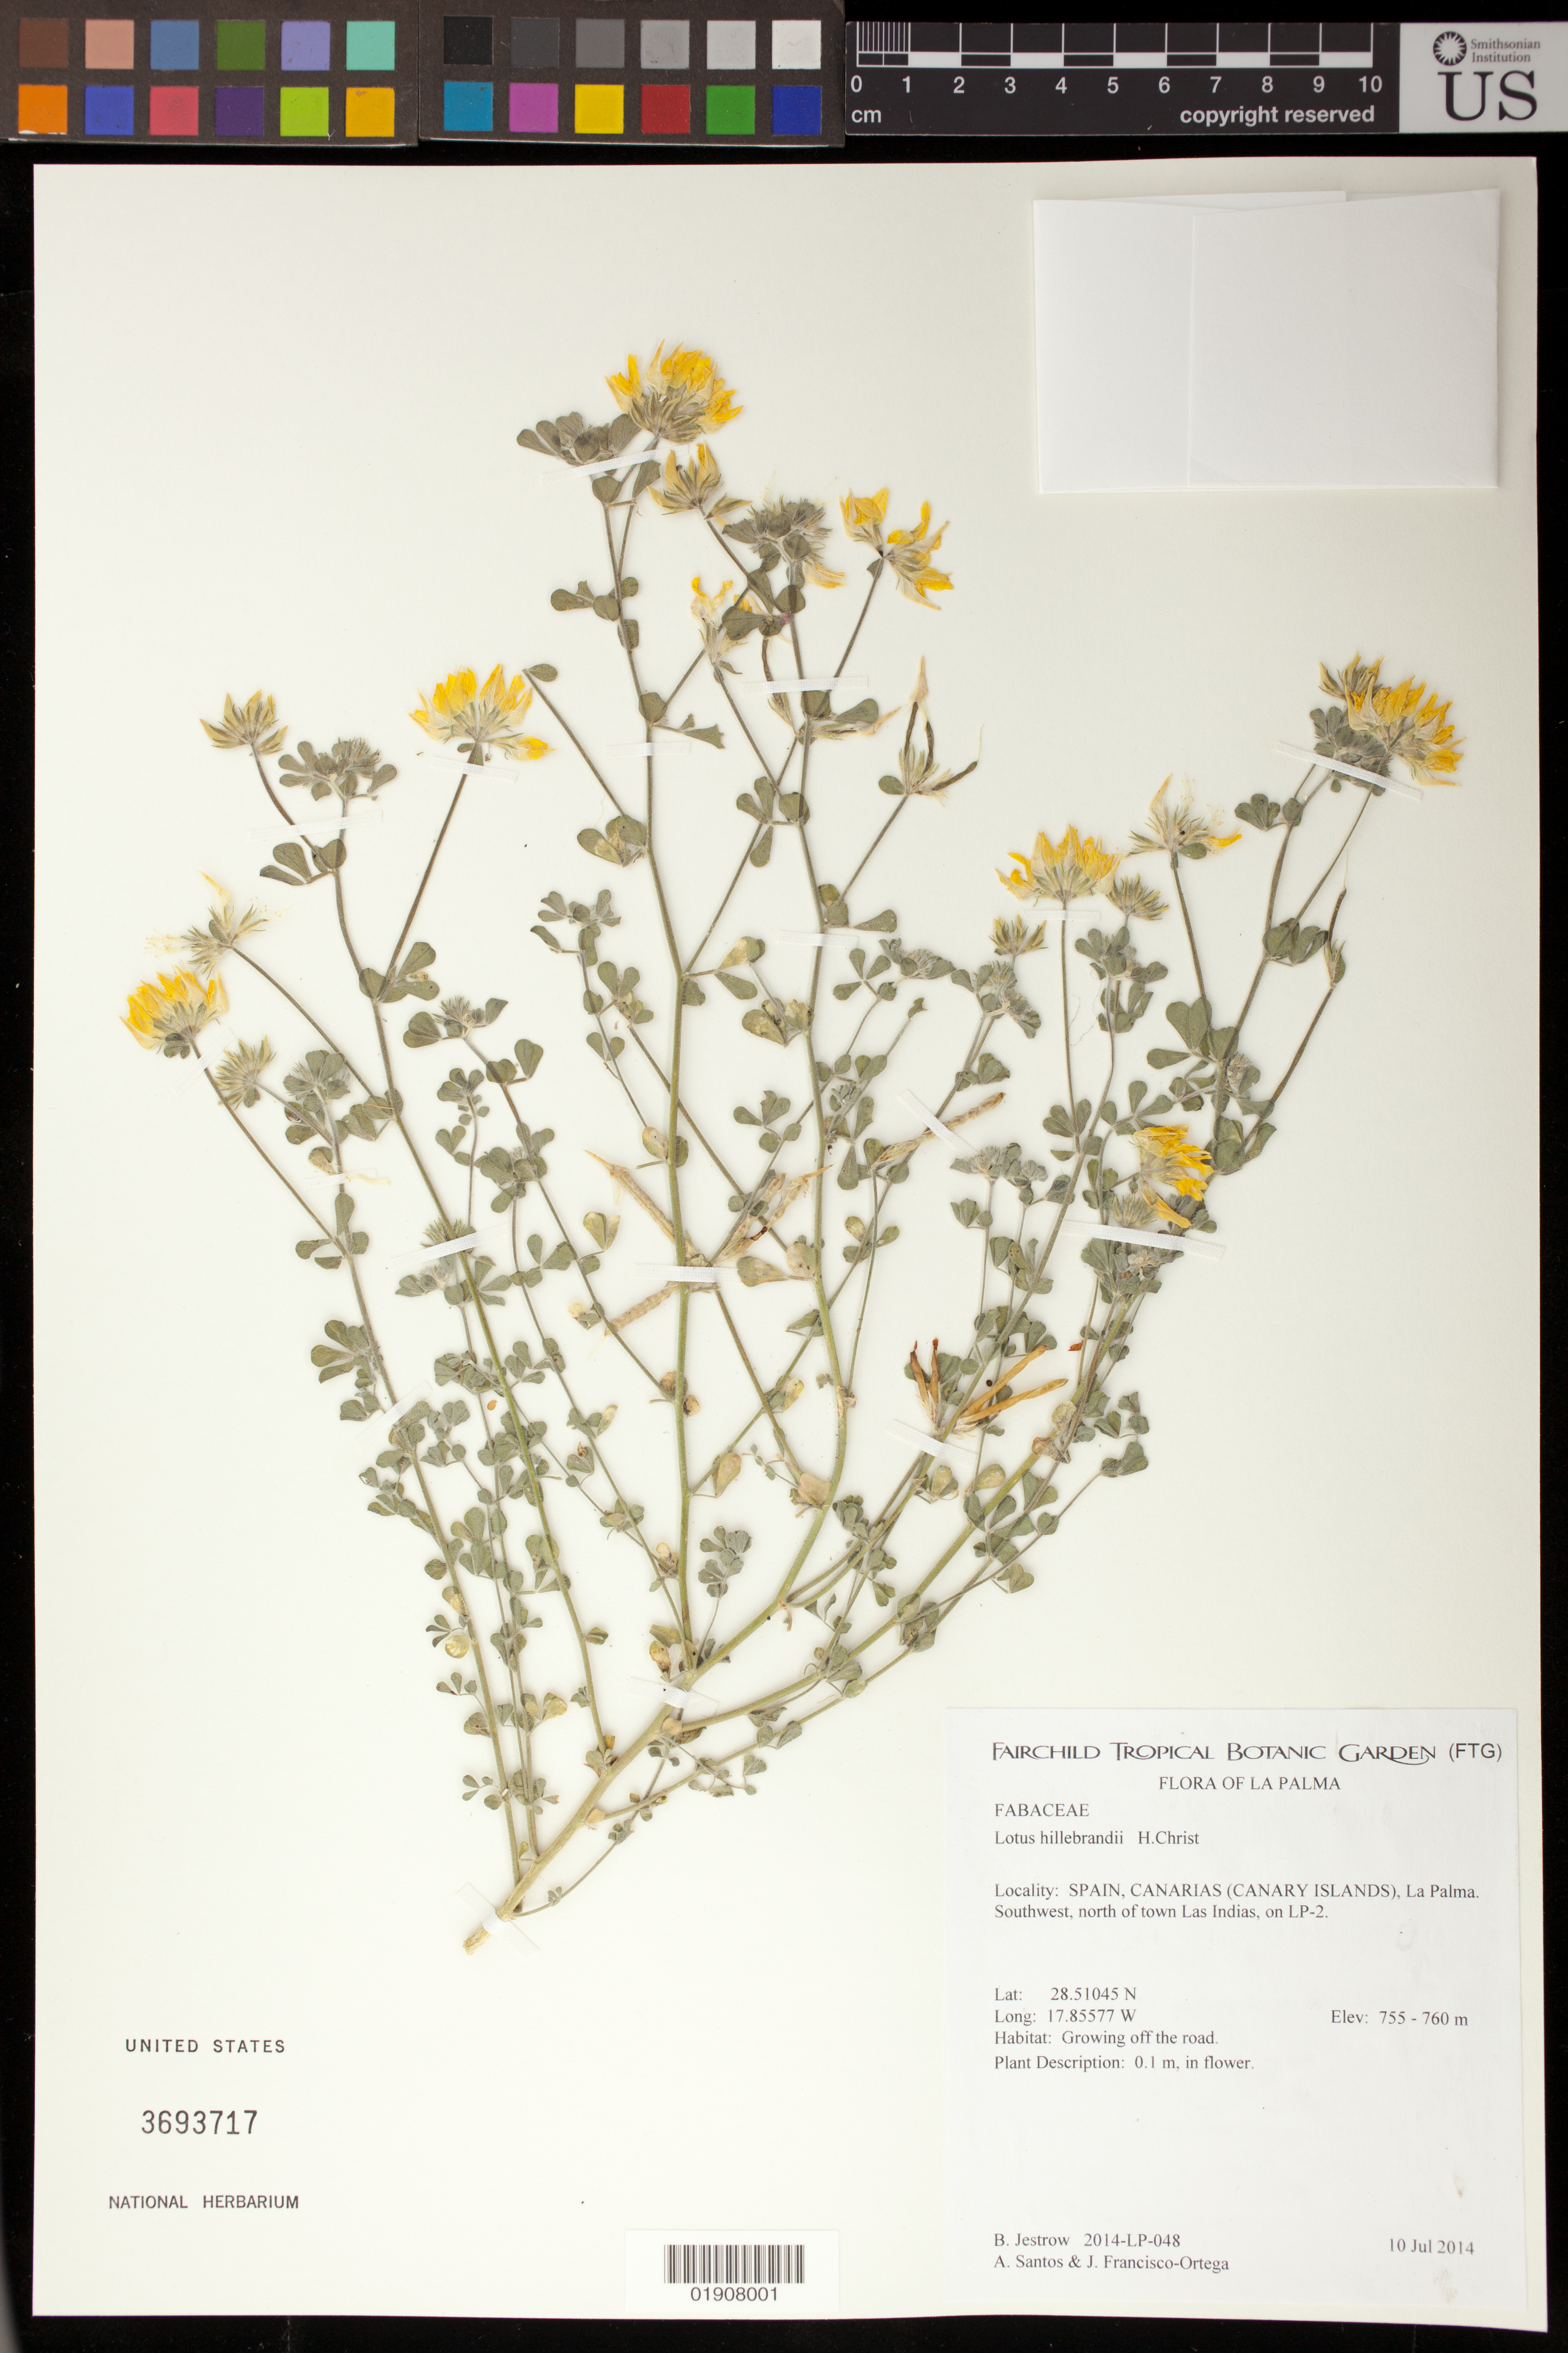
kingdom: Plantae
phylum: Tracheophyta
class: Magnoliopsida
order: Fabales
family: Fabaceae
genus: Lotus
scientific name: Lotus hilldebrandii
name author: Christ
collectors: B. Jestrow, A. Santos & J. Francisco-Ortega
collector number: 2014-LP-048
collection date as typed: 10 Jul 2014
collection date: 2014-07-10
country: Spain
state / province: Canarias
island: La Palma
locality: Canary Islands, La Palma. Southwest, north of town Las Indias, on LP-2.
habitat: Growing off the road.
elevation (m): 755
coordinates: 28.51045 N, 17.85577 W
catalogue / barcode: US 3693717